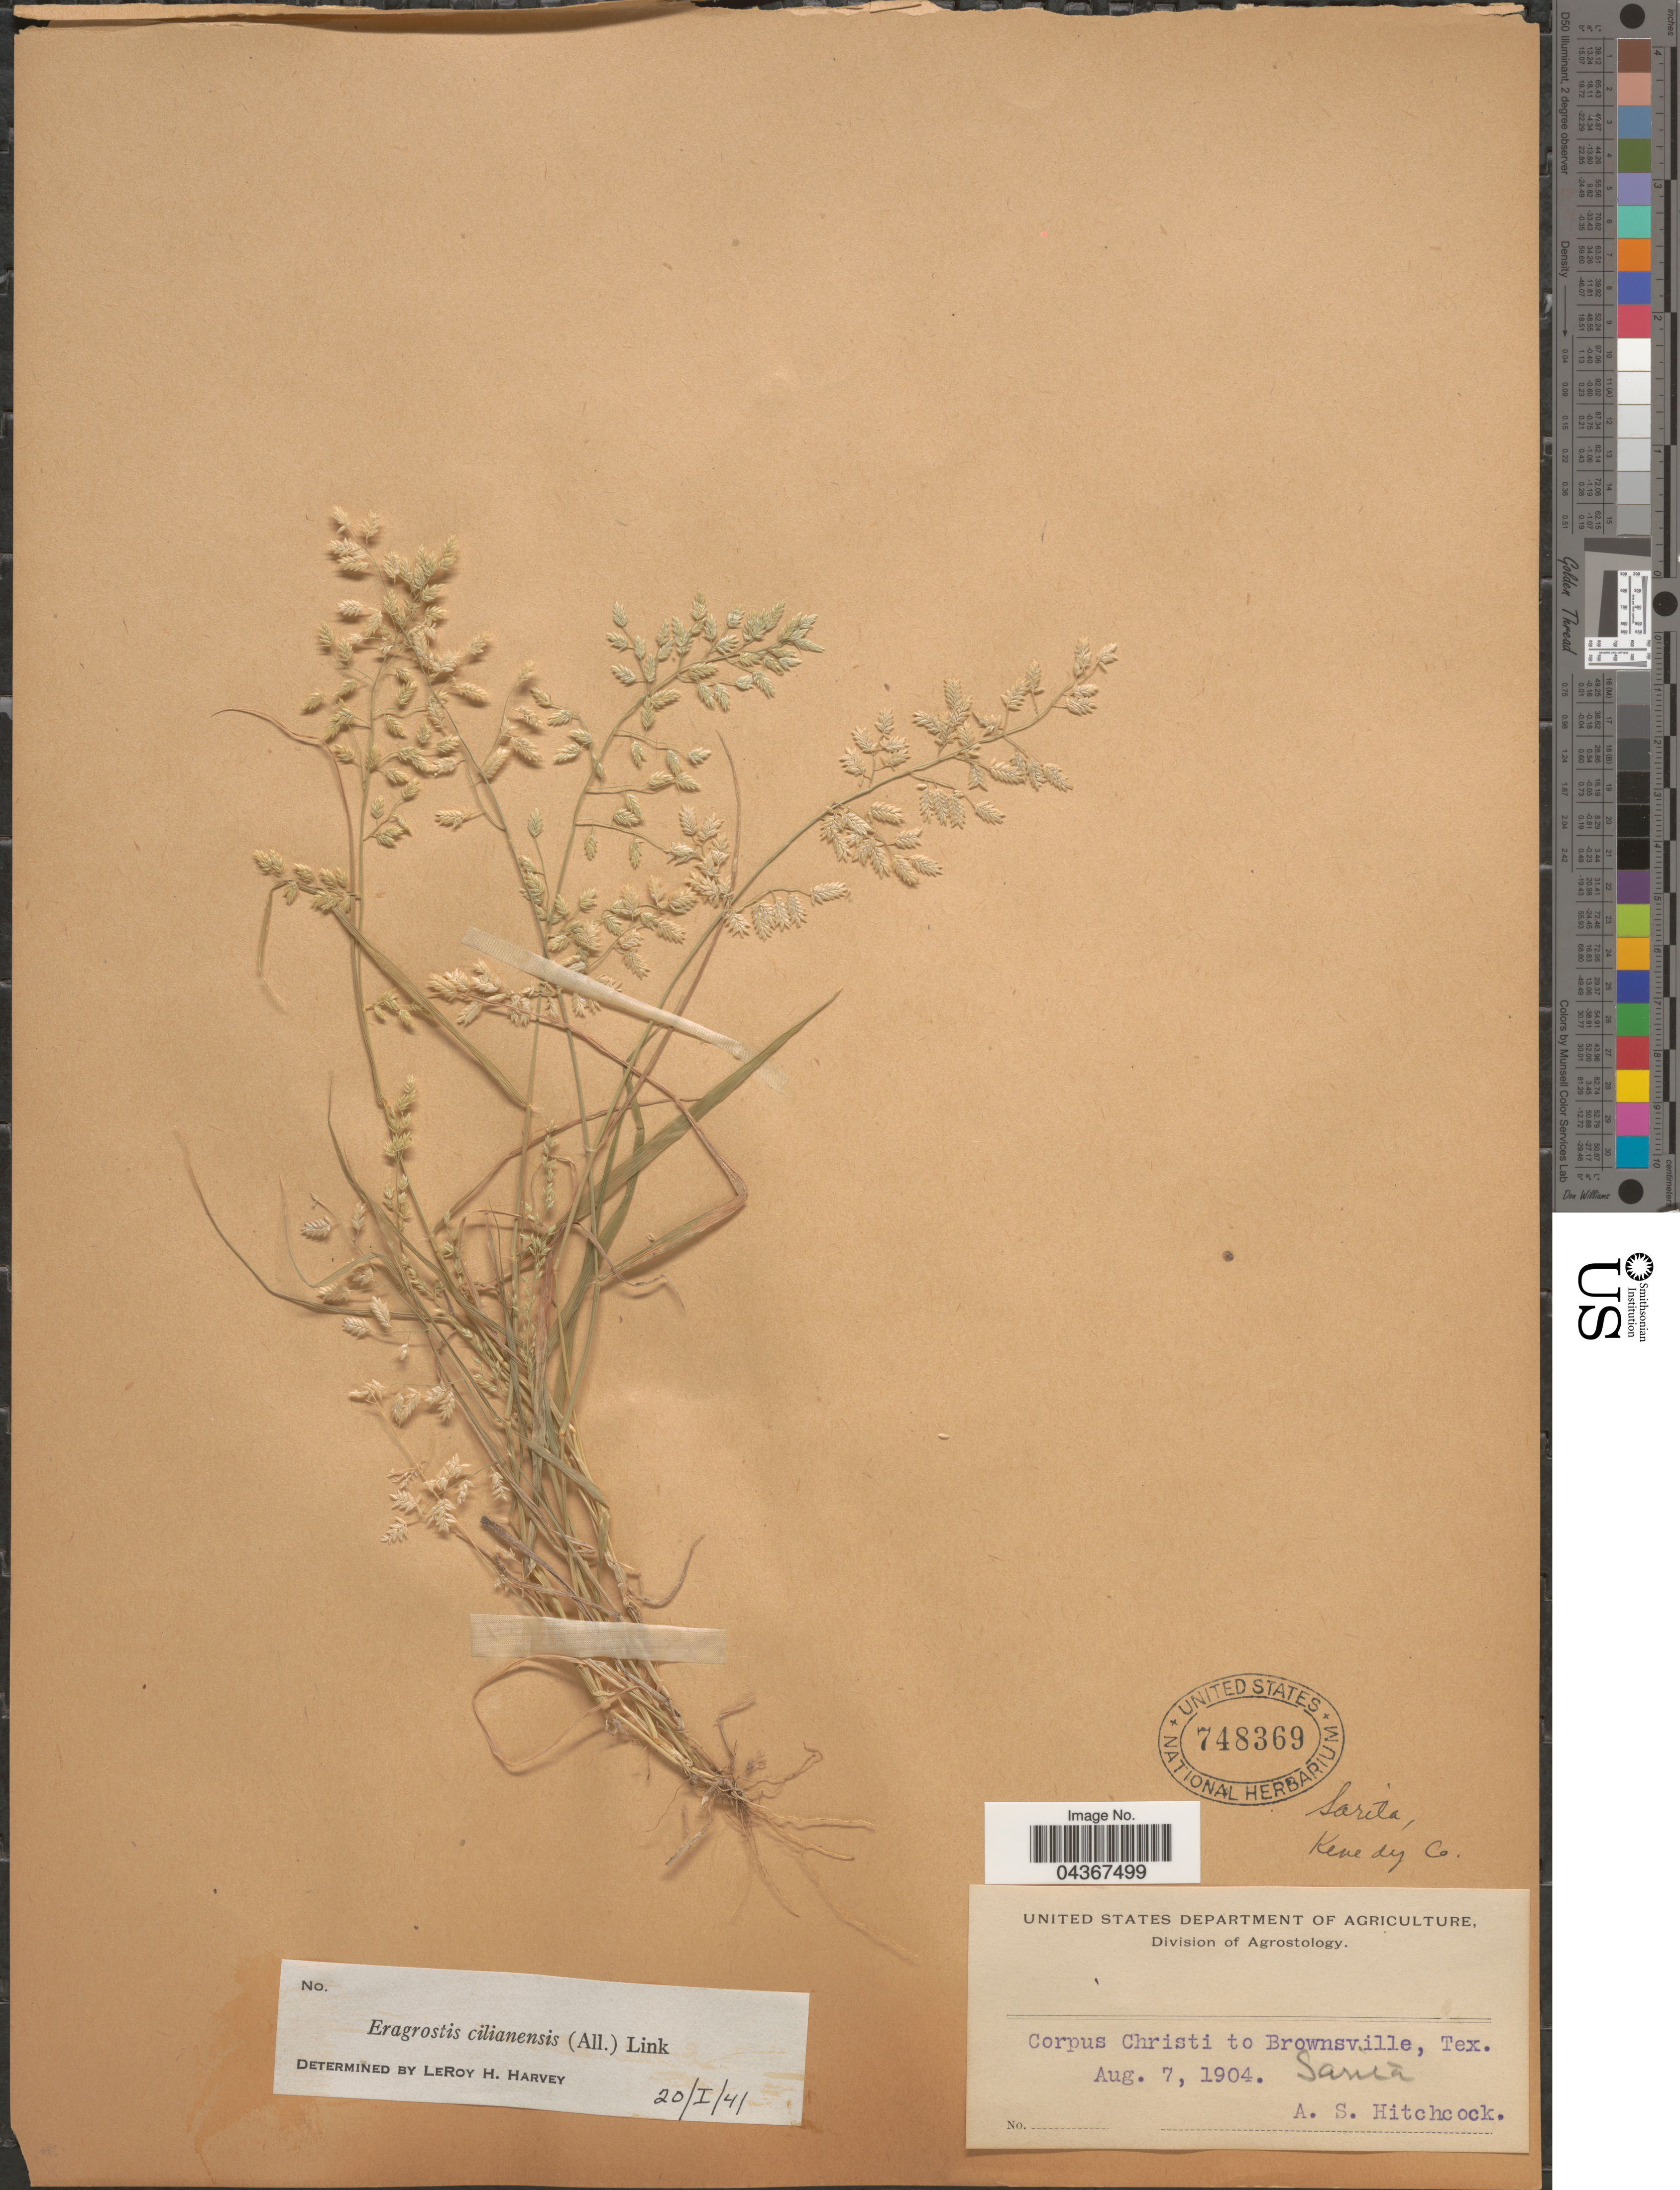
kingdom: Plantae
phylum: Tracheophyta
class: Liliopsida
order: Poales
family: Poaceae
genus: Eragrostis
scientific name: Eragrostis cilianensis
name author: (Bellardi) Vignolo ex Janch.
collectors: A. S. Hitchcock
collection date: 1904-08-07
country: United States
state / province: Texas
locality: Corpus Christi to Brownsville. Sarita, Kenedy Co.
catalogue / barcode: US 748369